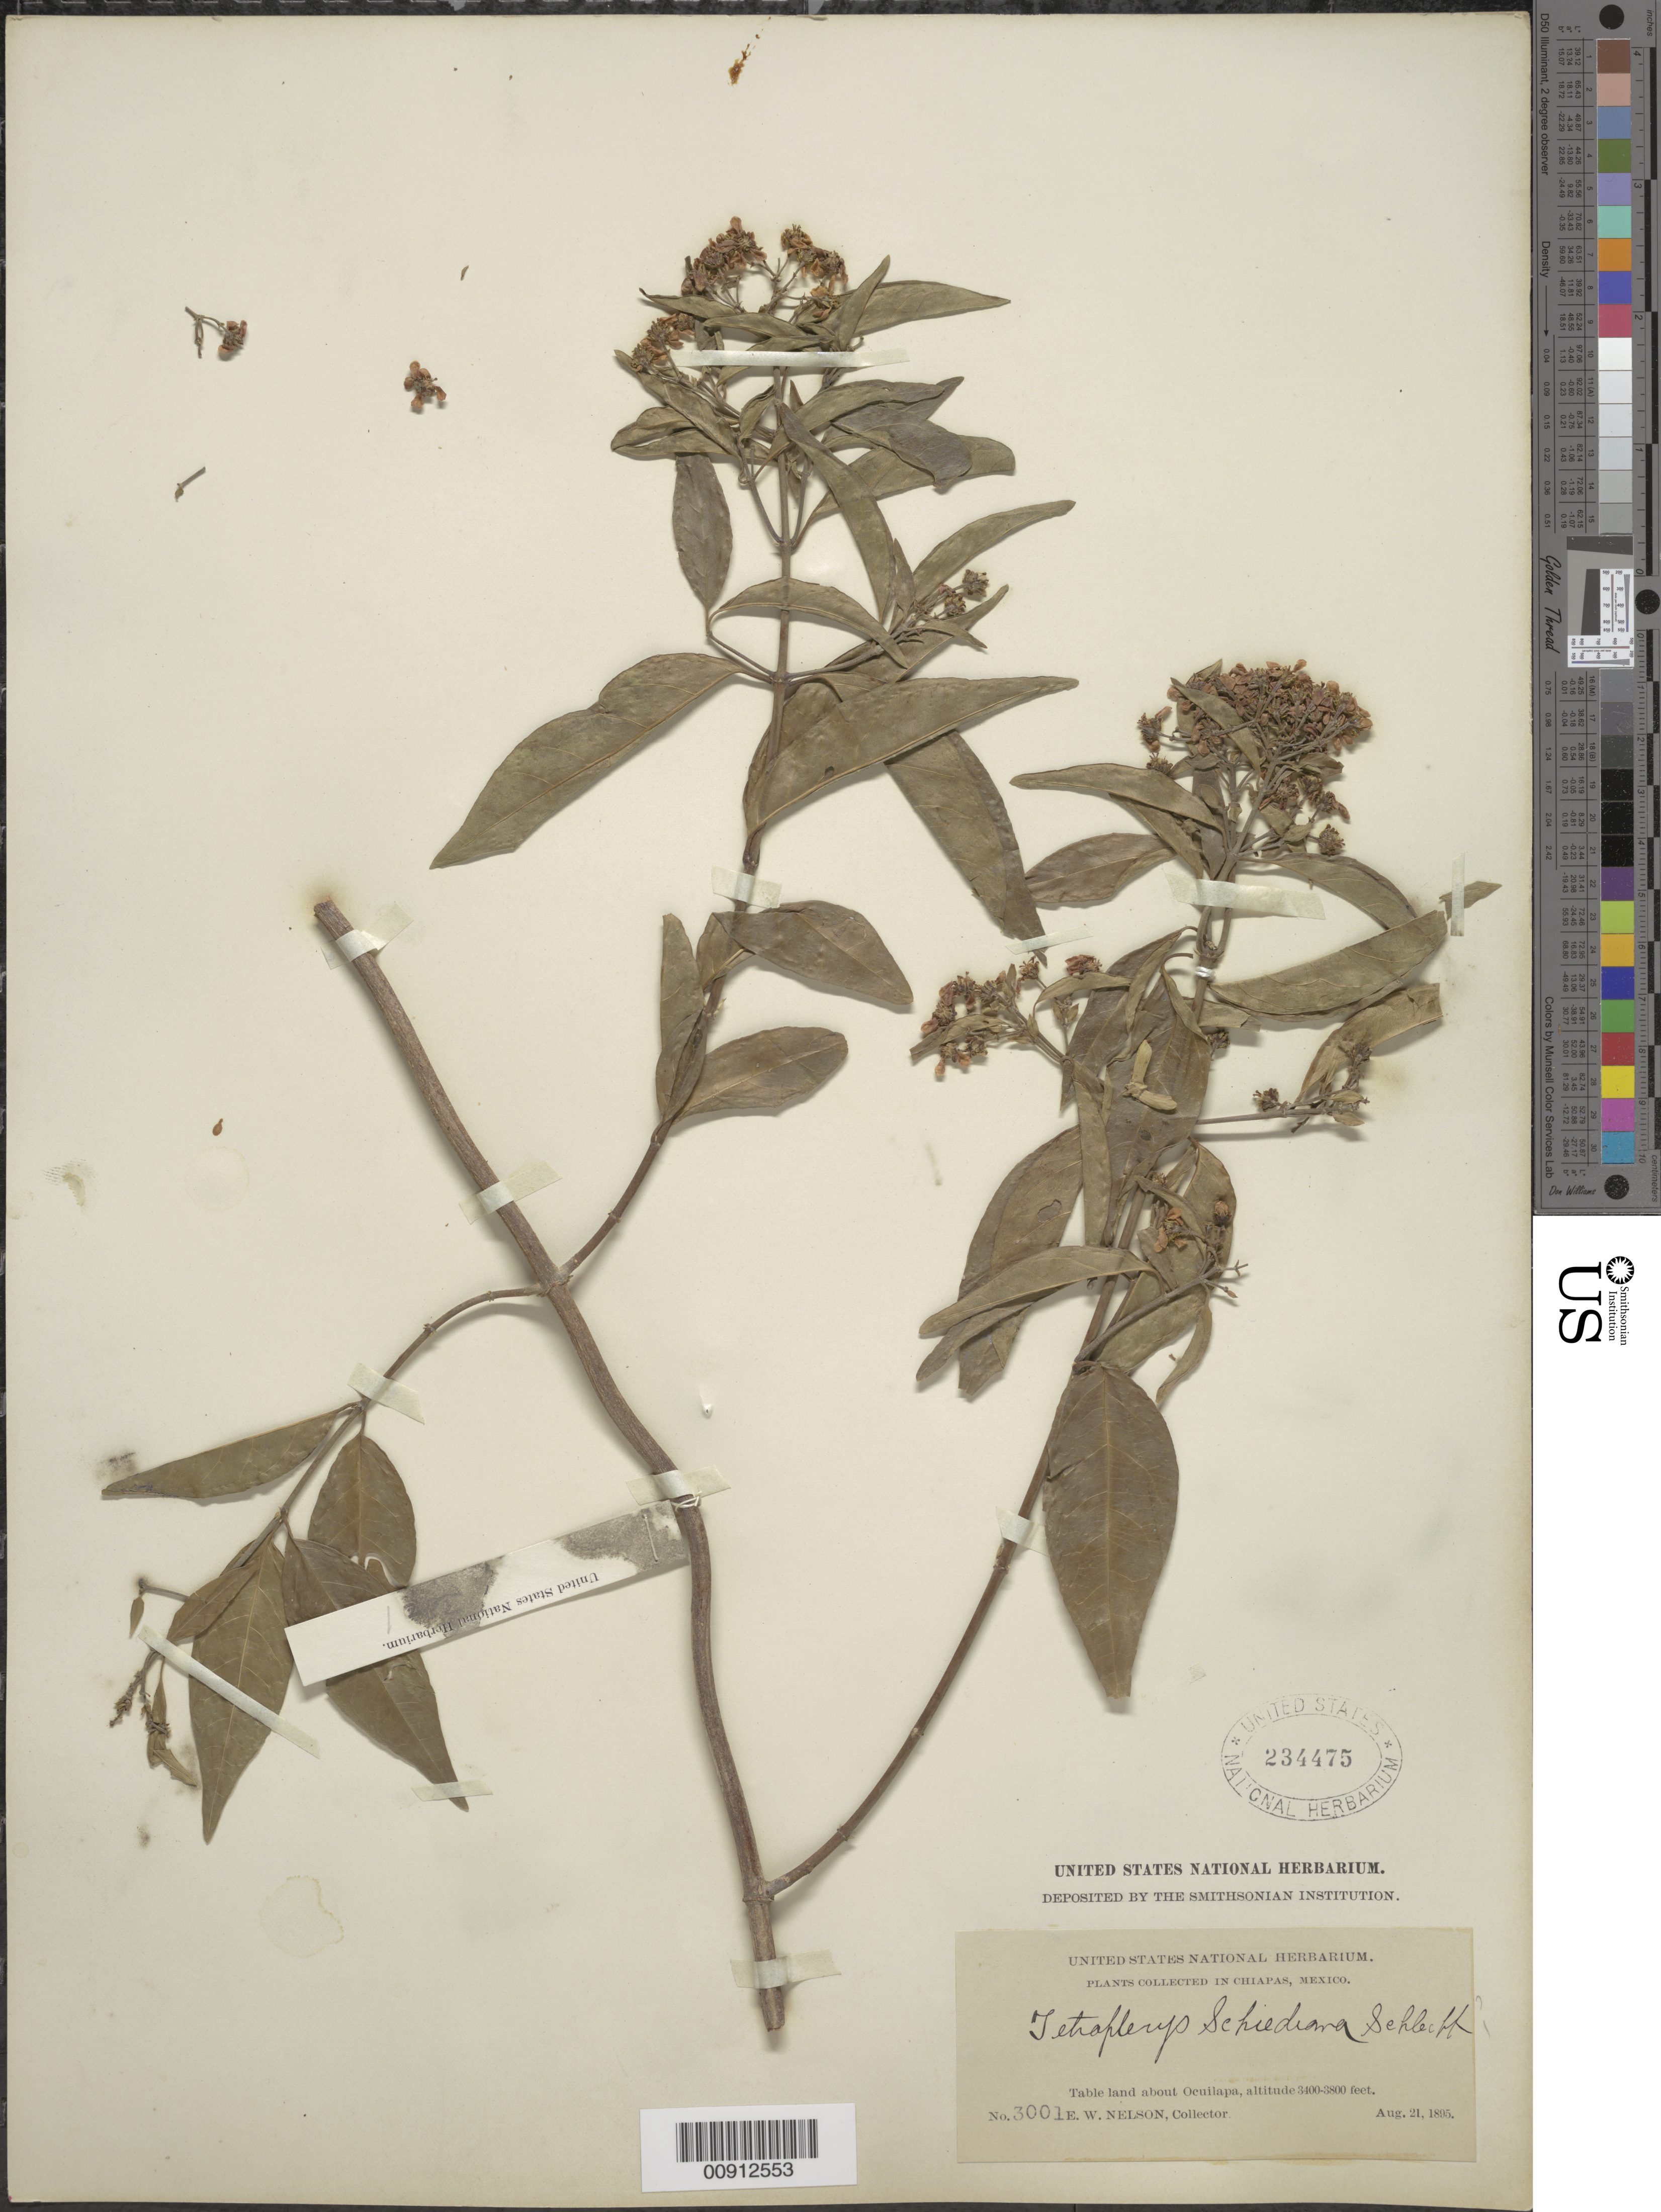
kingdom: Plantae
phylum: Tracheophyta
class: Magnoliopsida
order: Malpighiales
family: Malpighiaceae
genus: Tetrapterys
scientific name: Tetrapterys schiedeana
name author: Schltdl. & Cham.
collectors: E. W. Nelson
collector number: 3001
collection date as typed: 21 Aug 1895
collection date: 1895-08-21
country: Mexico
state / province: Chiapas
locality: Table land about Ocuilapa, Chiapas.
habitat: Table land.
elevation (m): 1036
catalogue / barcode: US 234475